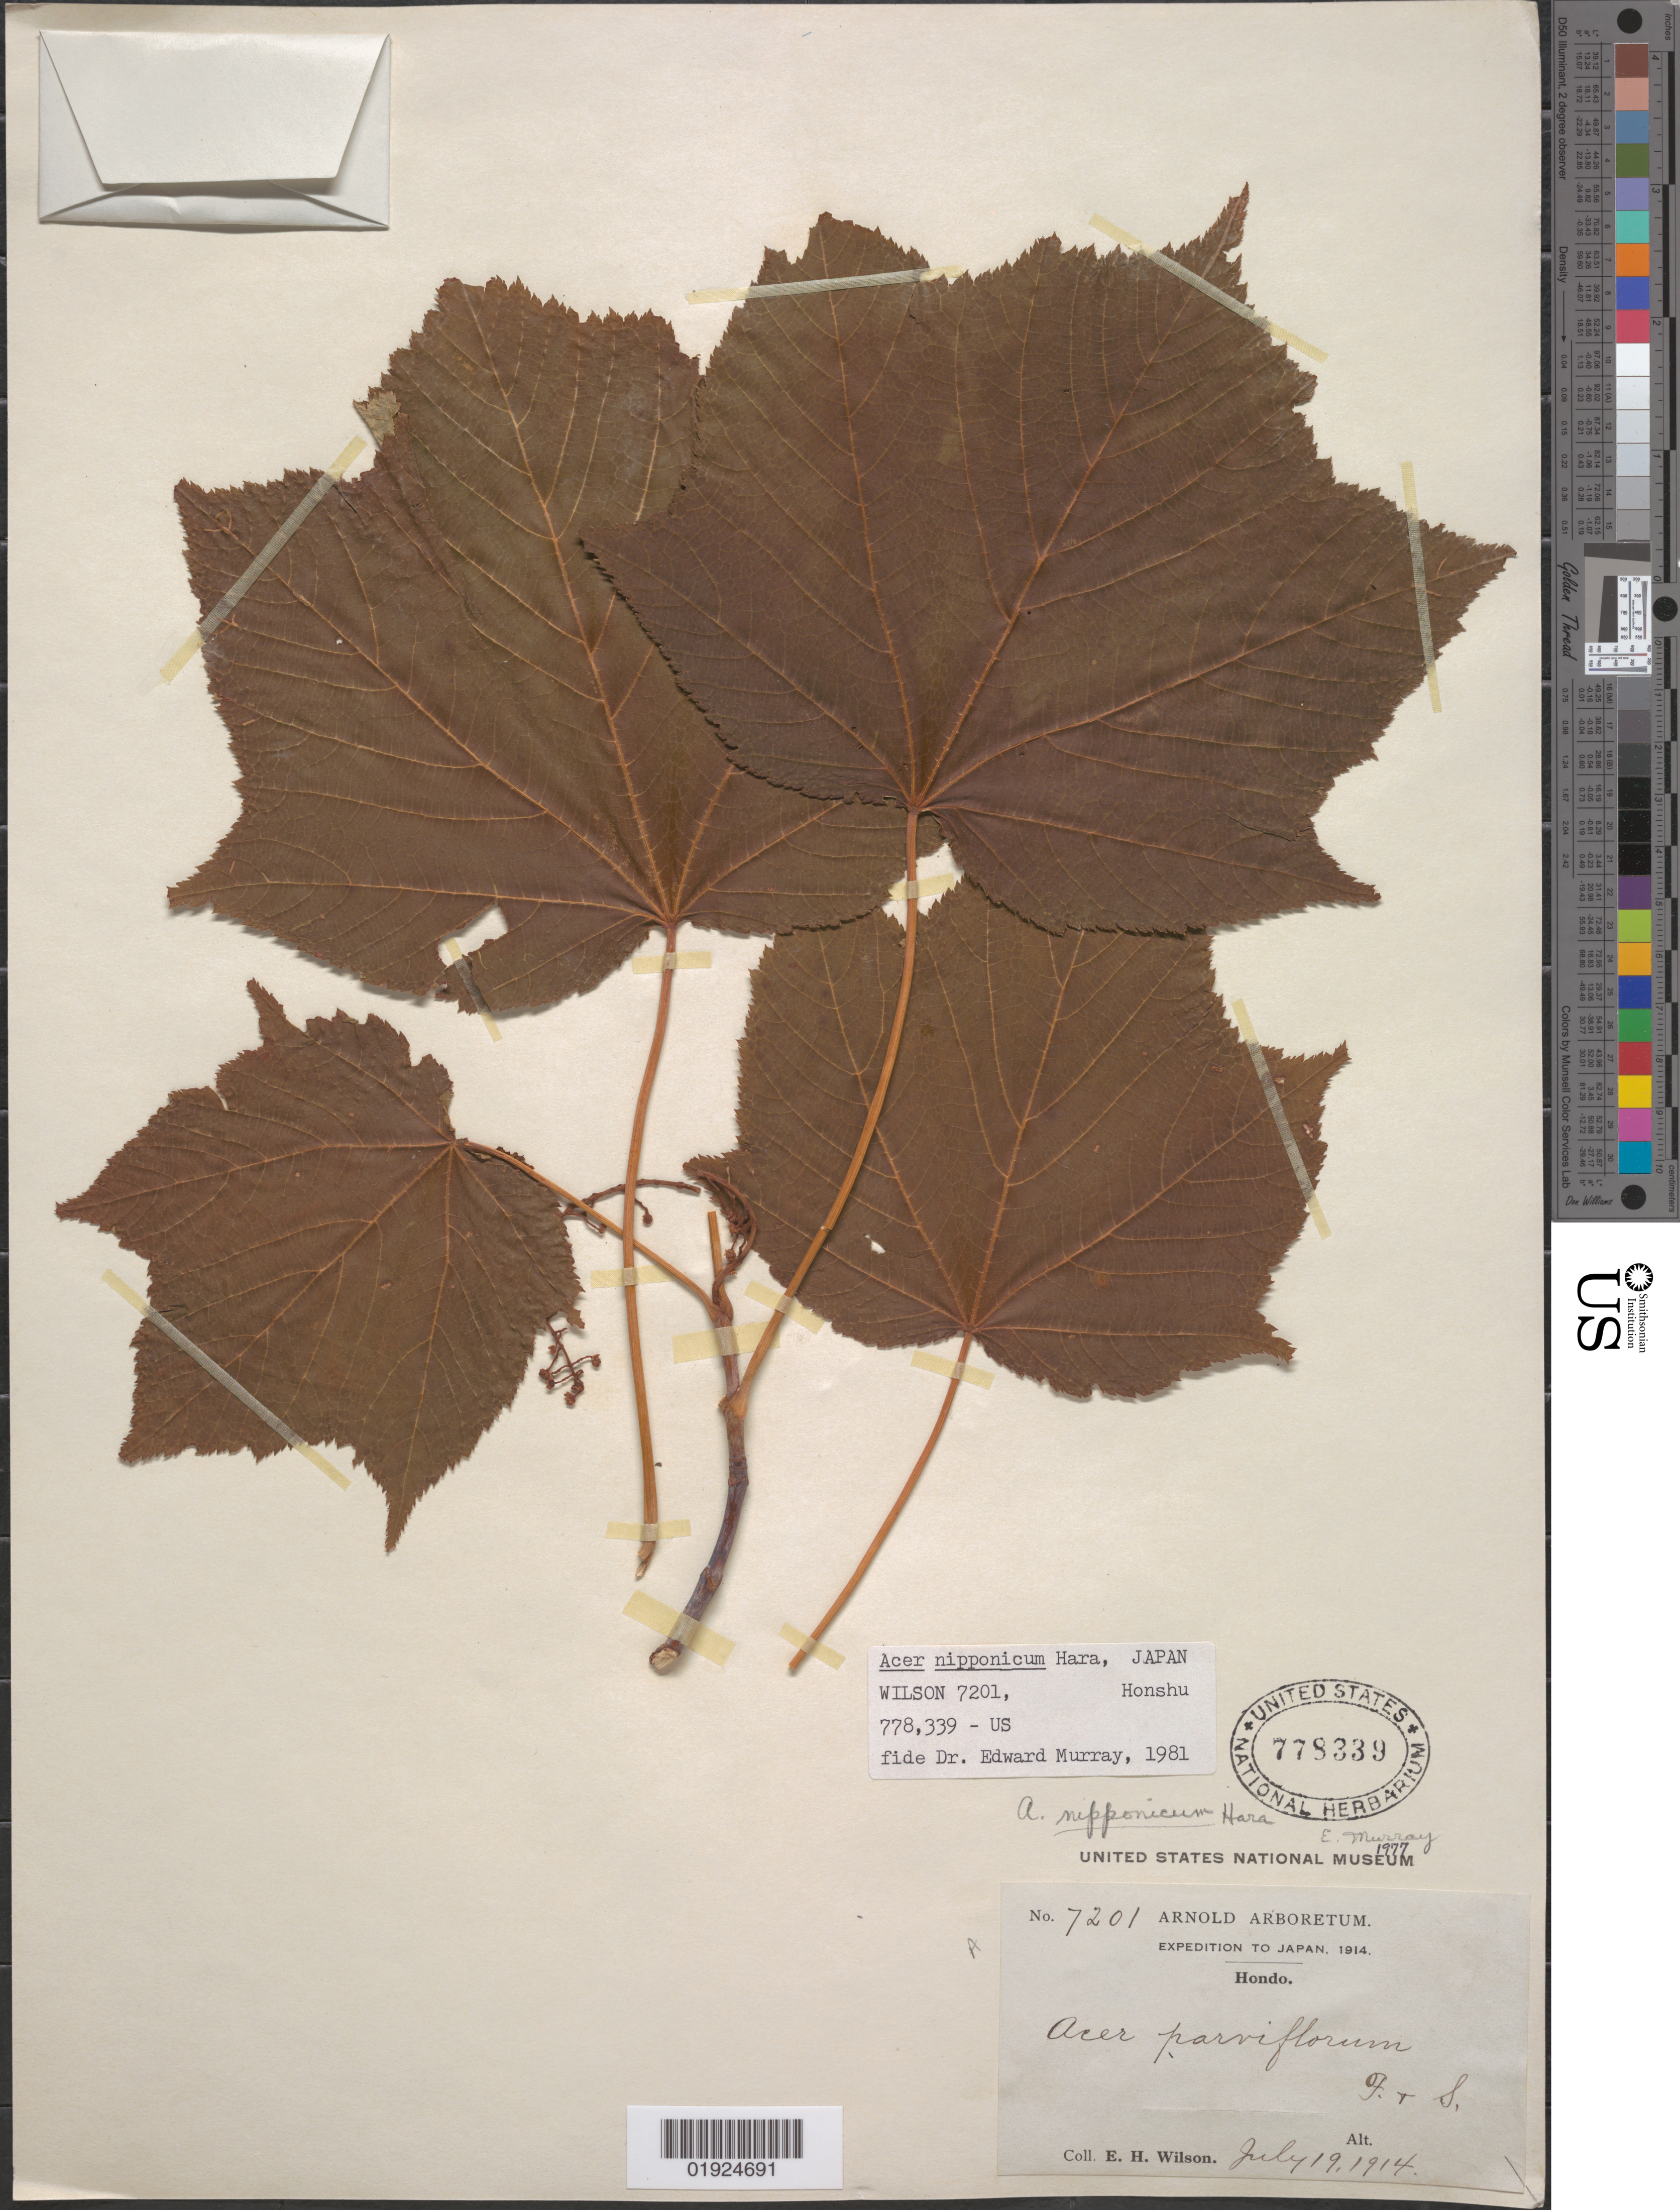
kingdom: Plantae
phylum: Tracheophyta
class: Magnoliopsida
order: Sapindales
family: Sapindaceae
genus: Acer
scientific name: Acer nipponicum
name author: (Franch. & Sav.) H. Hara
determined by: Murray, Edward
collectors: E. H. Wilson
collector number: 7201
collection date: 1914-07-19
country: Japan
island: Honshu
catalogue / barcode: US 778339